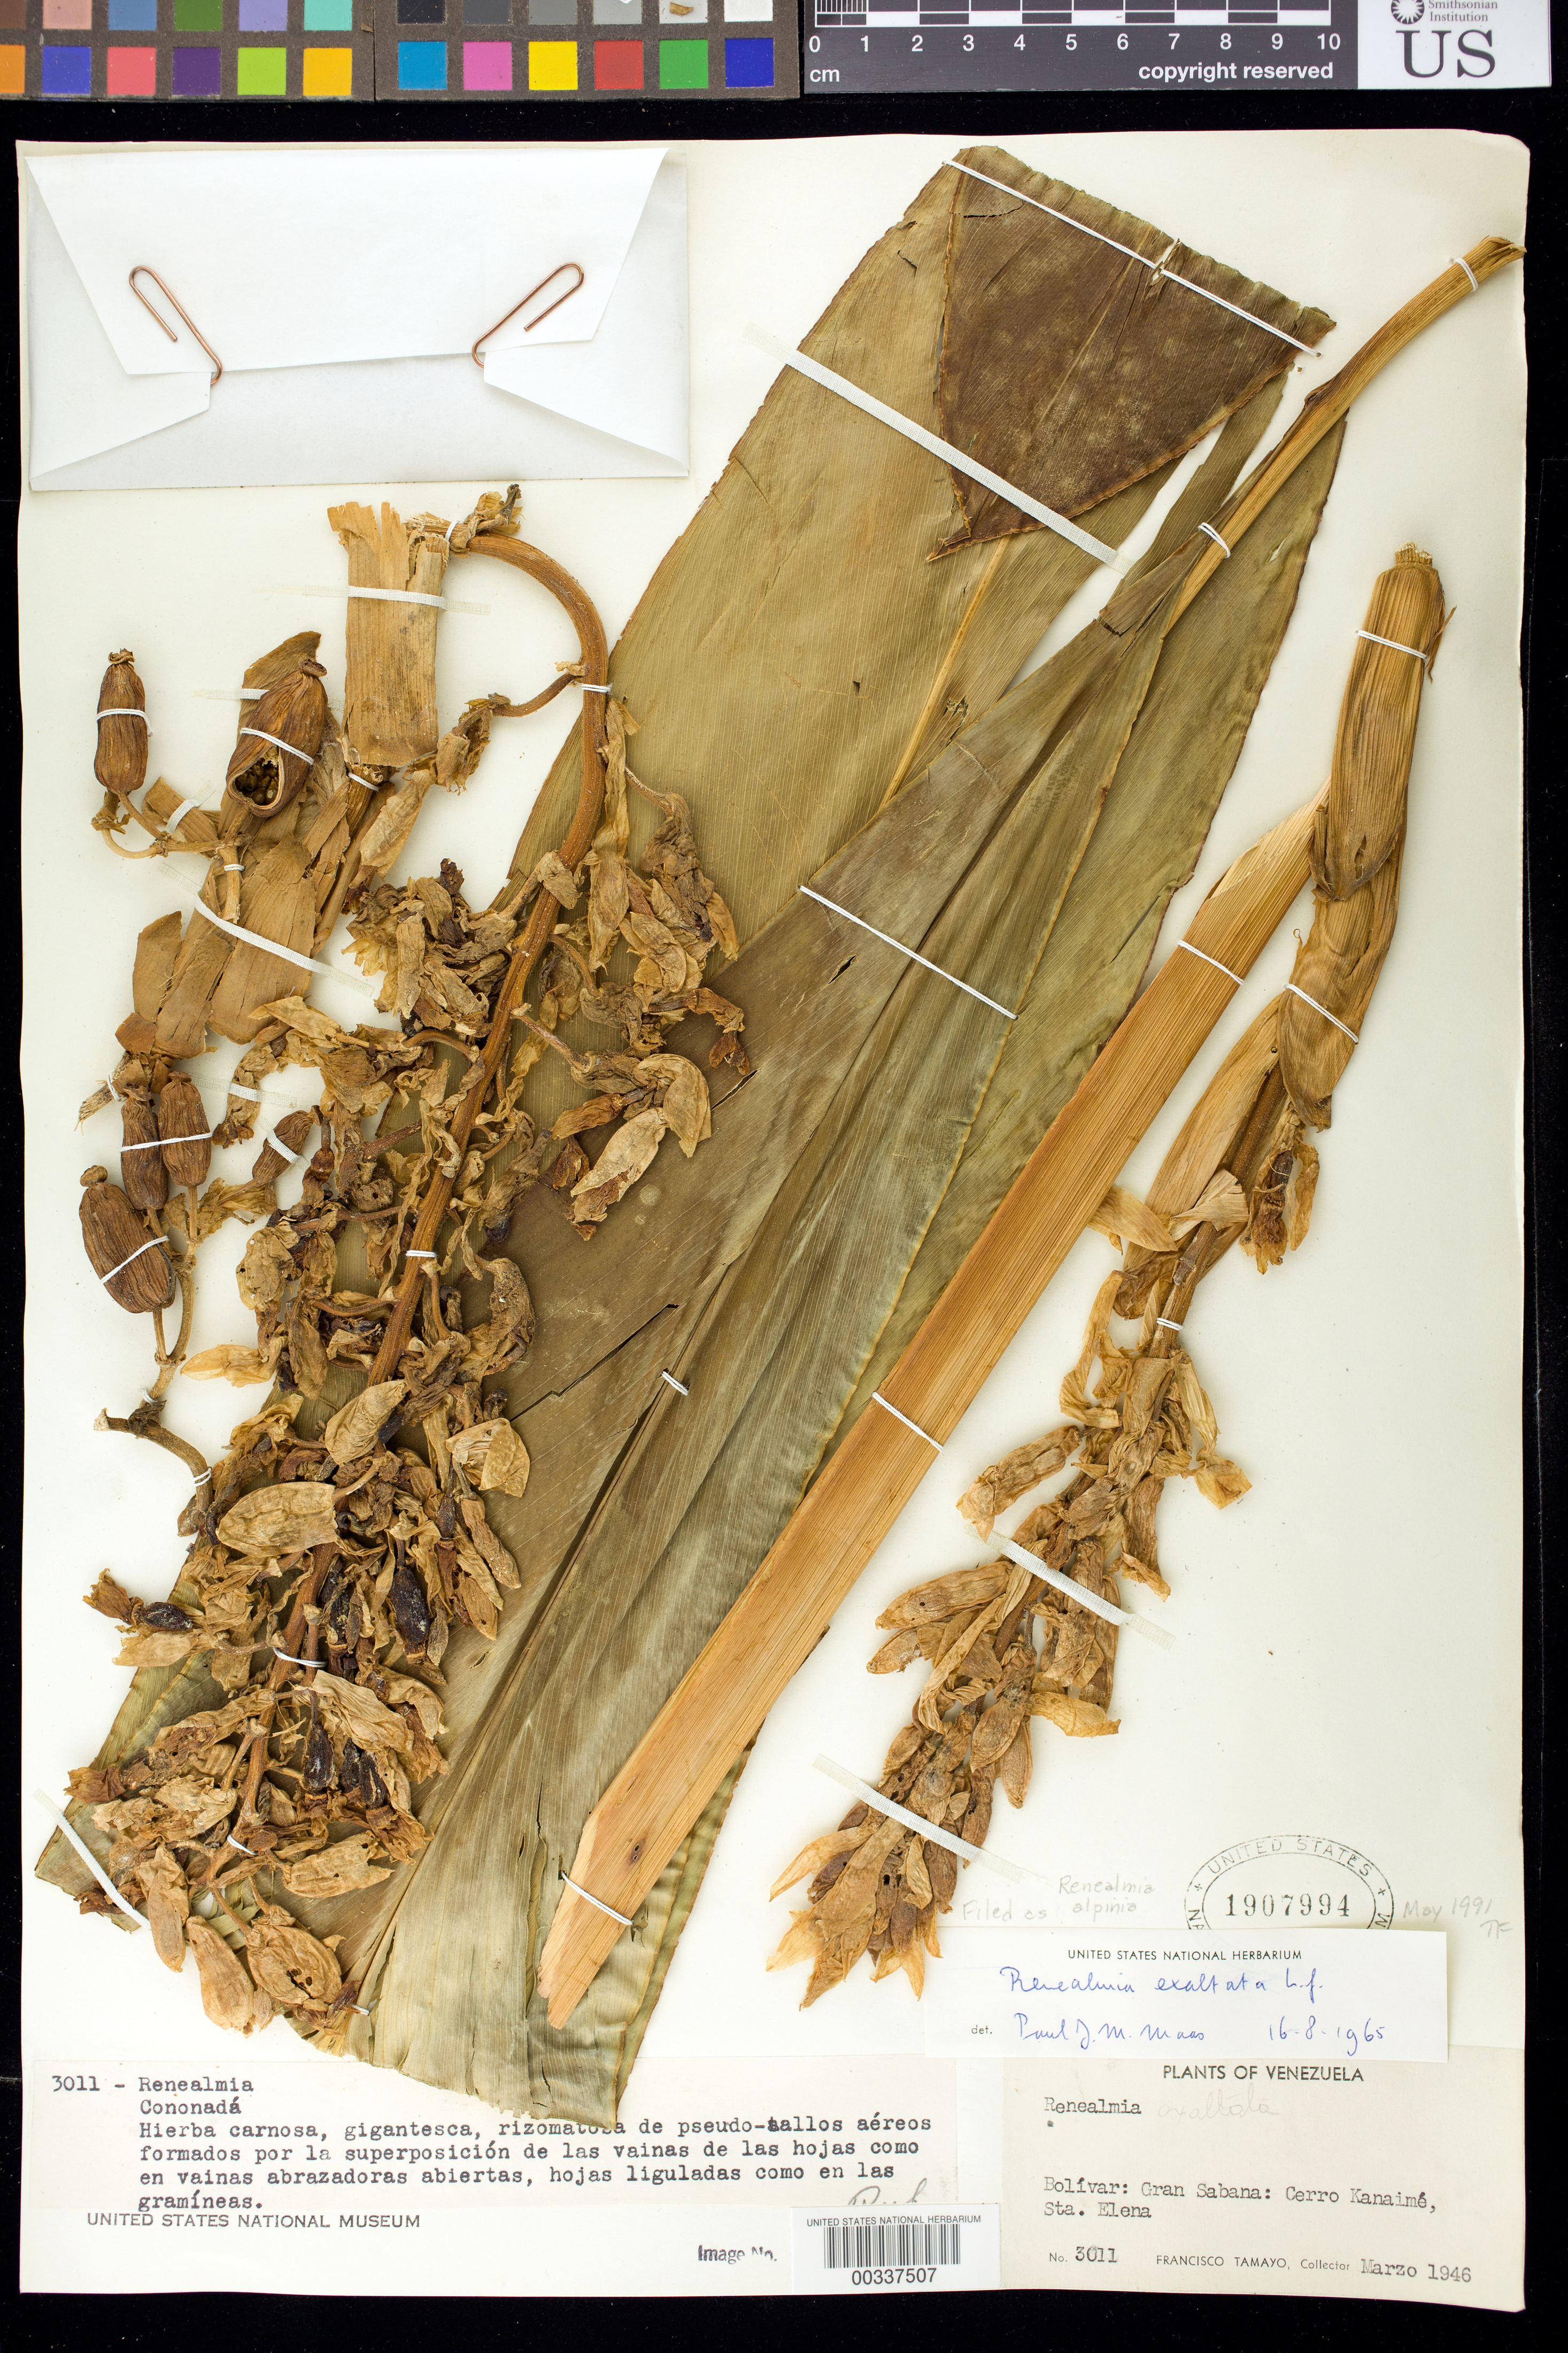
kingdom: Plantae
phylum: Tracheophyta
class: Liliopsida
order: Zingiberales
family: Zingiberaceae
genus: Renealmia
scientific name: Renealmia alpinia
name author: (Rottb.) Maas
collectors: F. Tamayo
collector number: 3011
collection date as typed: Mar 1946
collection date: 1946-03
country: Venezuela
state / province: Bolivar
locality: Gran sabana: cerro kanaime, sta. elena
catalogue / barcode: US 1907994